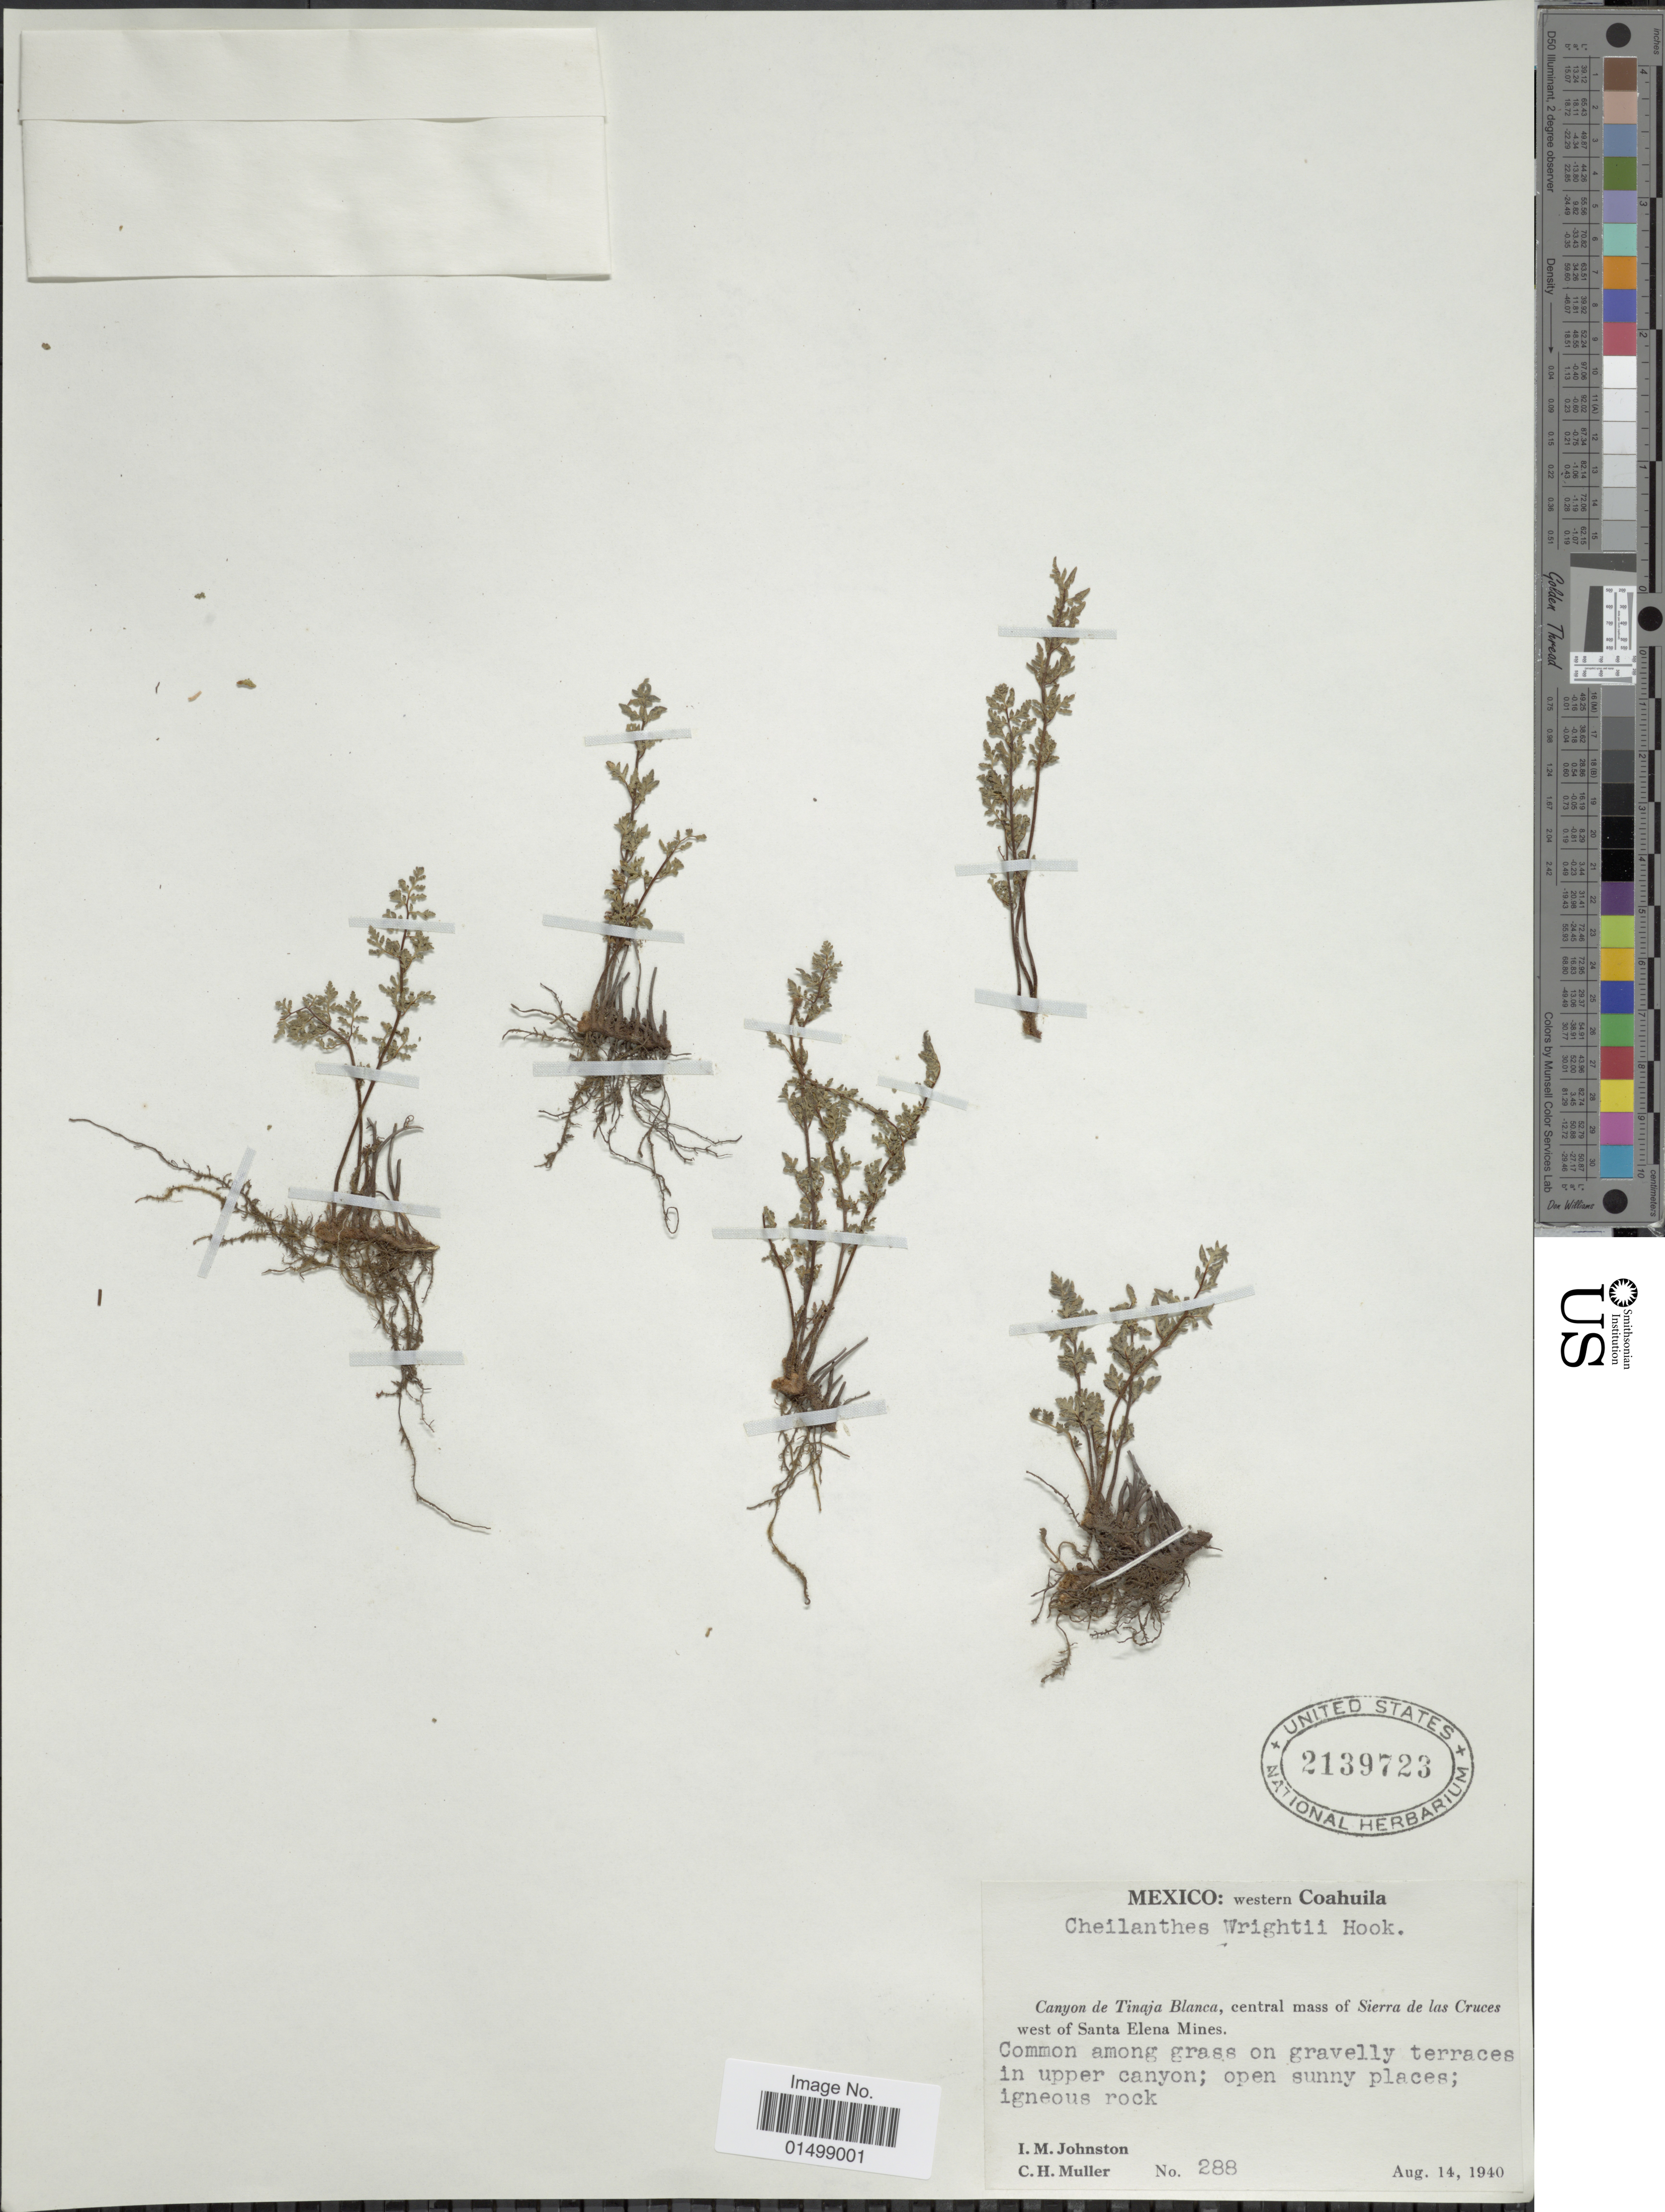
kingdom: Plantae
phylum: Tracheophyta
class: Polypodiopsida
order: Polypodiales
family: Pteridaceae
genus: Cheilanthes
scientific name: Cheilanthes wrightii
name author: Hook.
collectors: I.M. Johnston & C. H. Müller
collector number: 288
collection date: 1940-08-14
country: Mexico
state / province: Coahuila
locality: Mexico, Western Coahuila. Canyon de Tinaja Blanca, central mass of Sierra de las Cruces west of Santa Elena Mines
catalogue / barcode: US 2139723